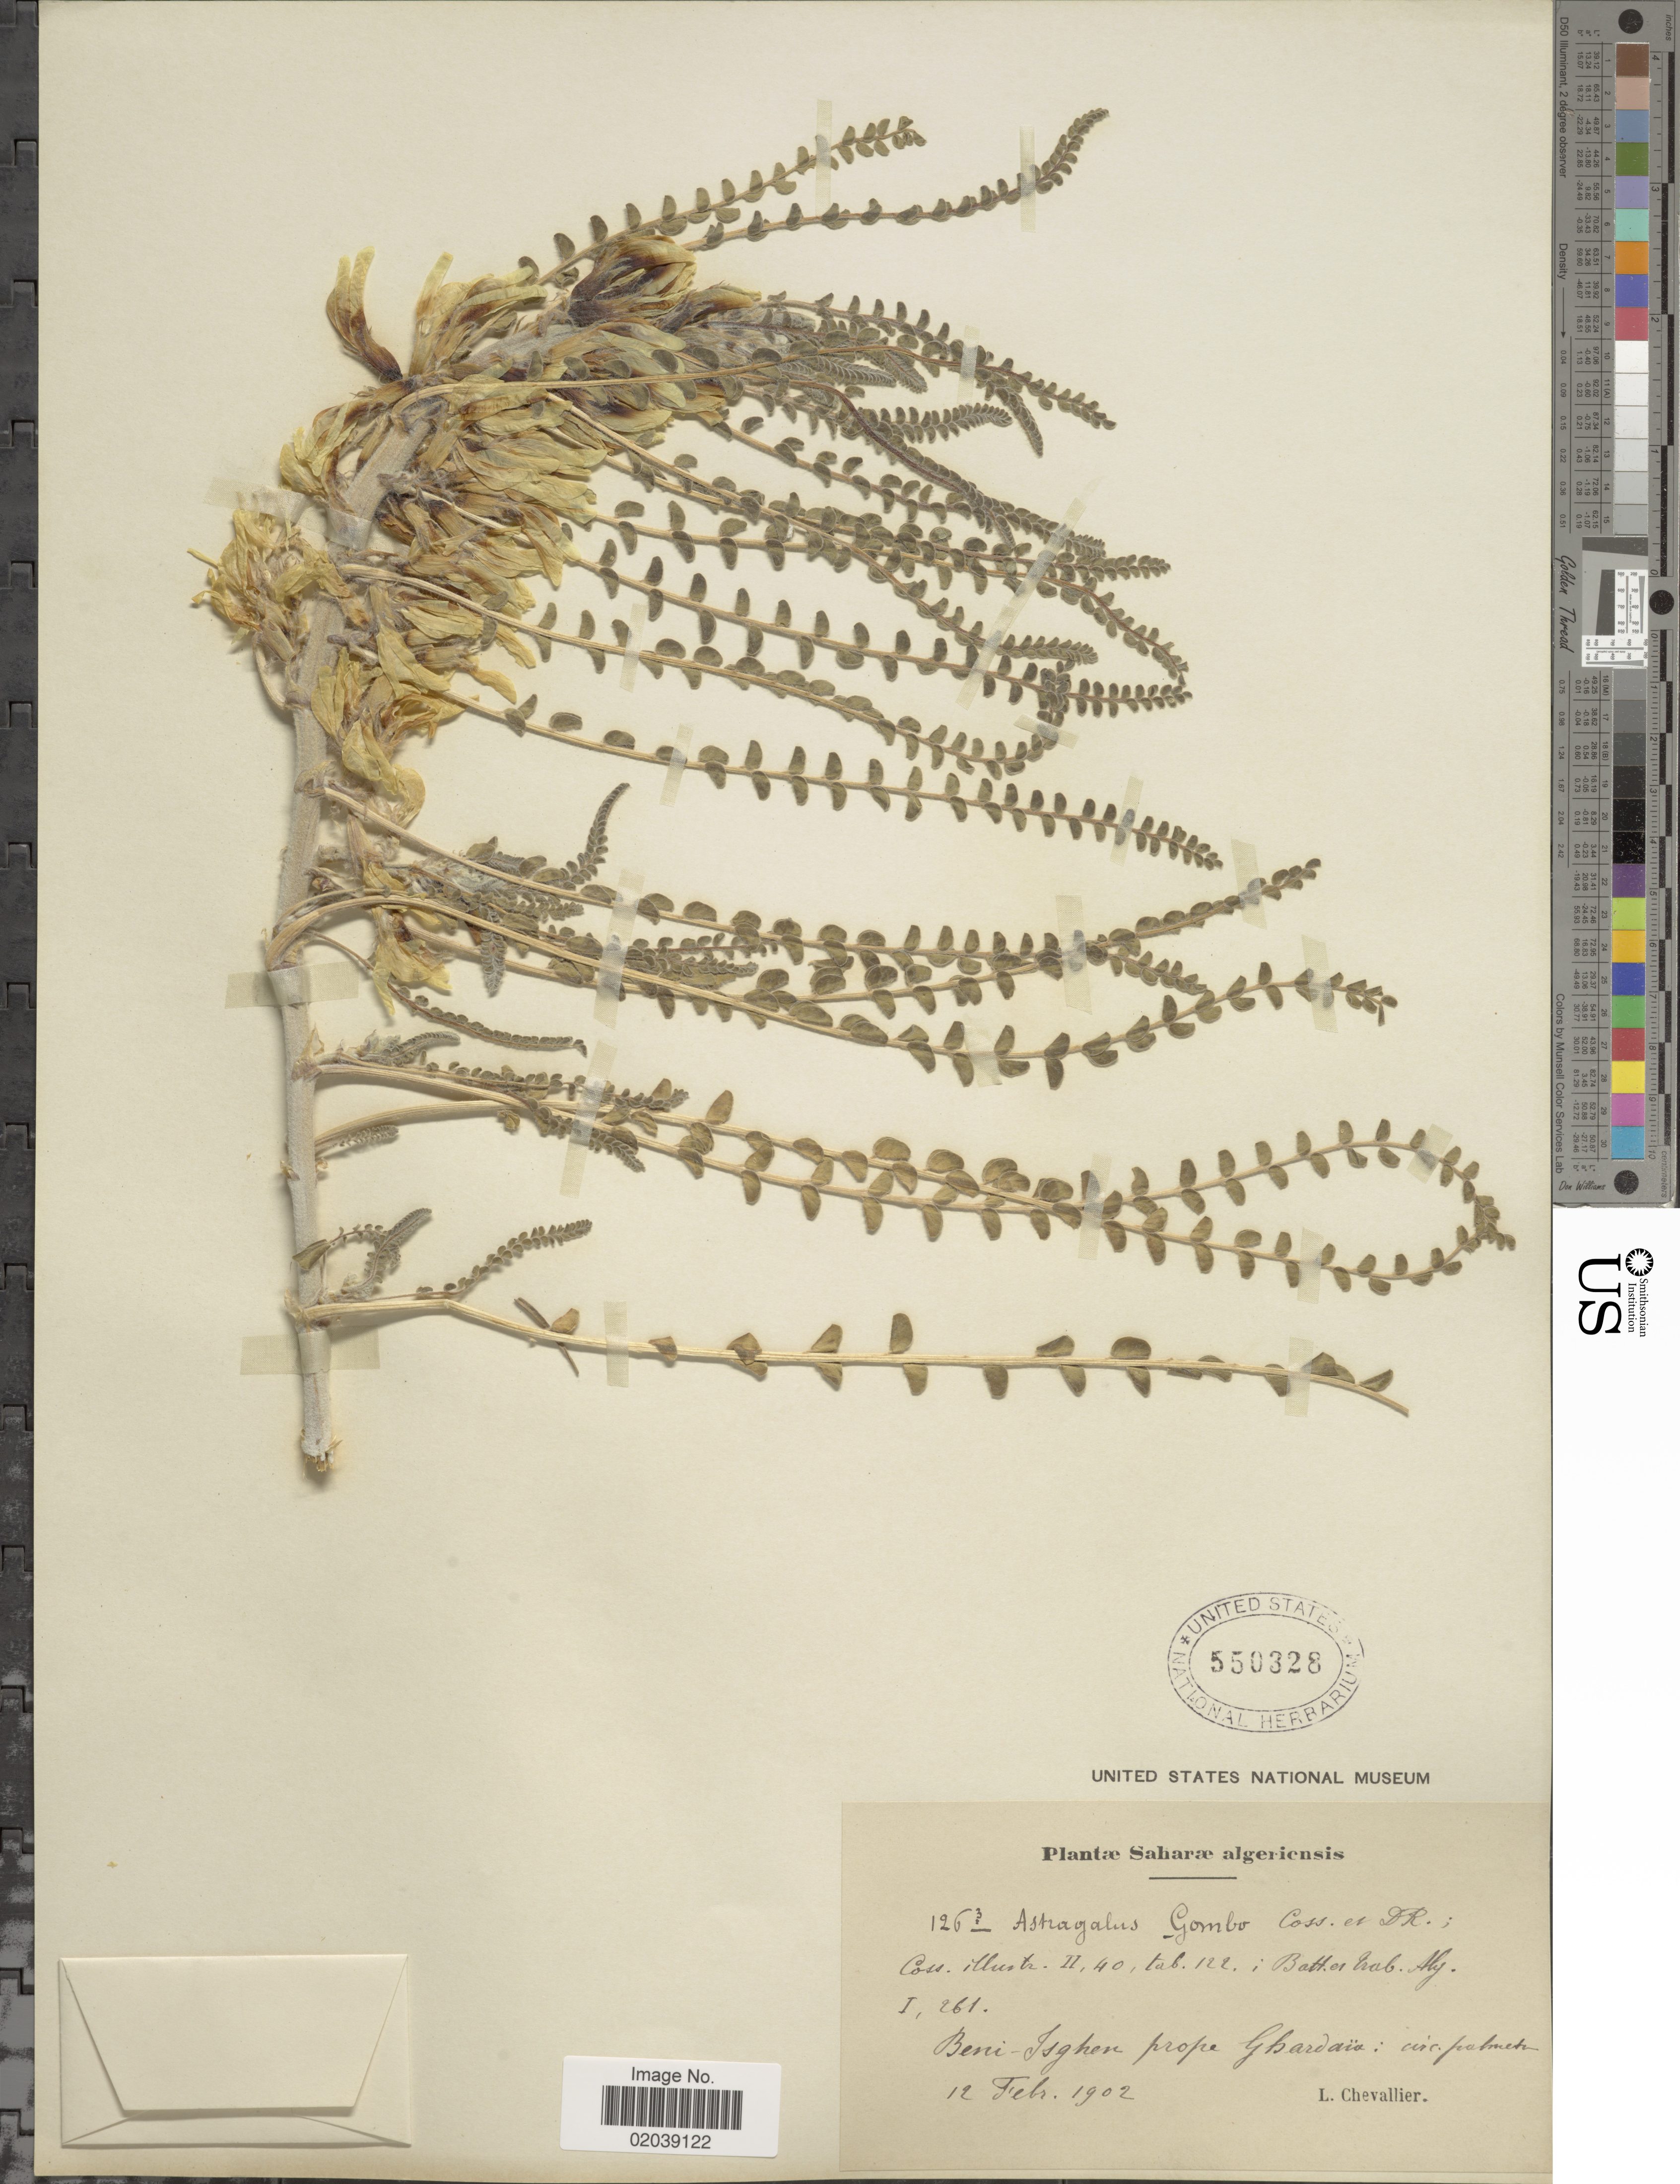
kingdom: Plantae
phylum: Tracheophyta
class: Magnoliopsida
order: Fabales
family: Fabaceae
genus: Astragalus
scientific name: Astragalus gombo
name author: Bunge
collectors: L. Chevallier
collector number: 126 ³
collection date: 1902-02-12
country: Algeria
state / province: Ghardaïa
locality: Saharae algeriensis. Beni- Isghen prope Ghardaia: circ. palmeta.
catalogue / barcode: US 550328